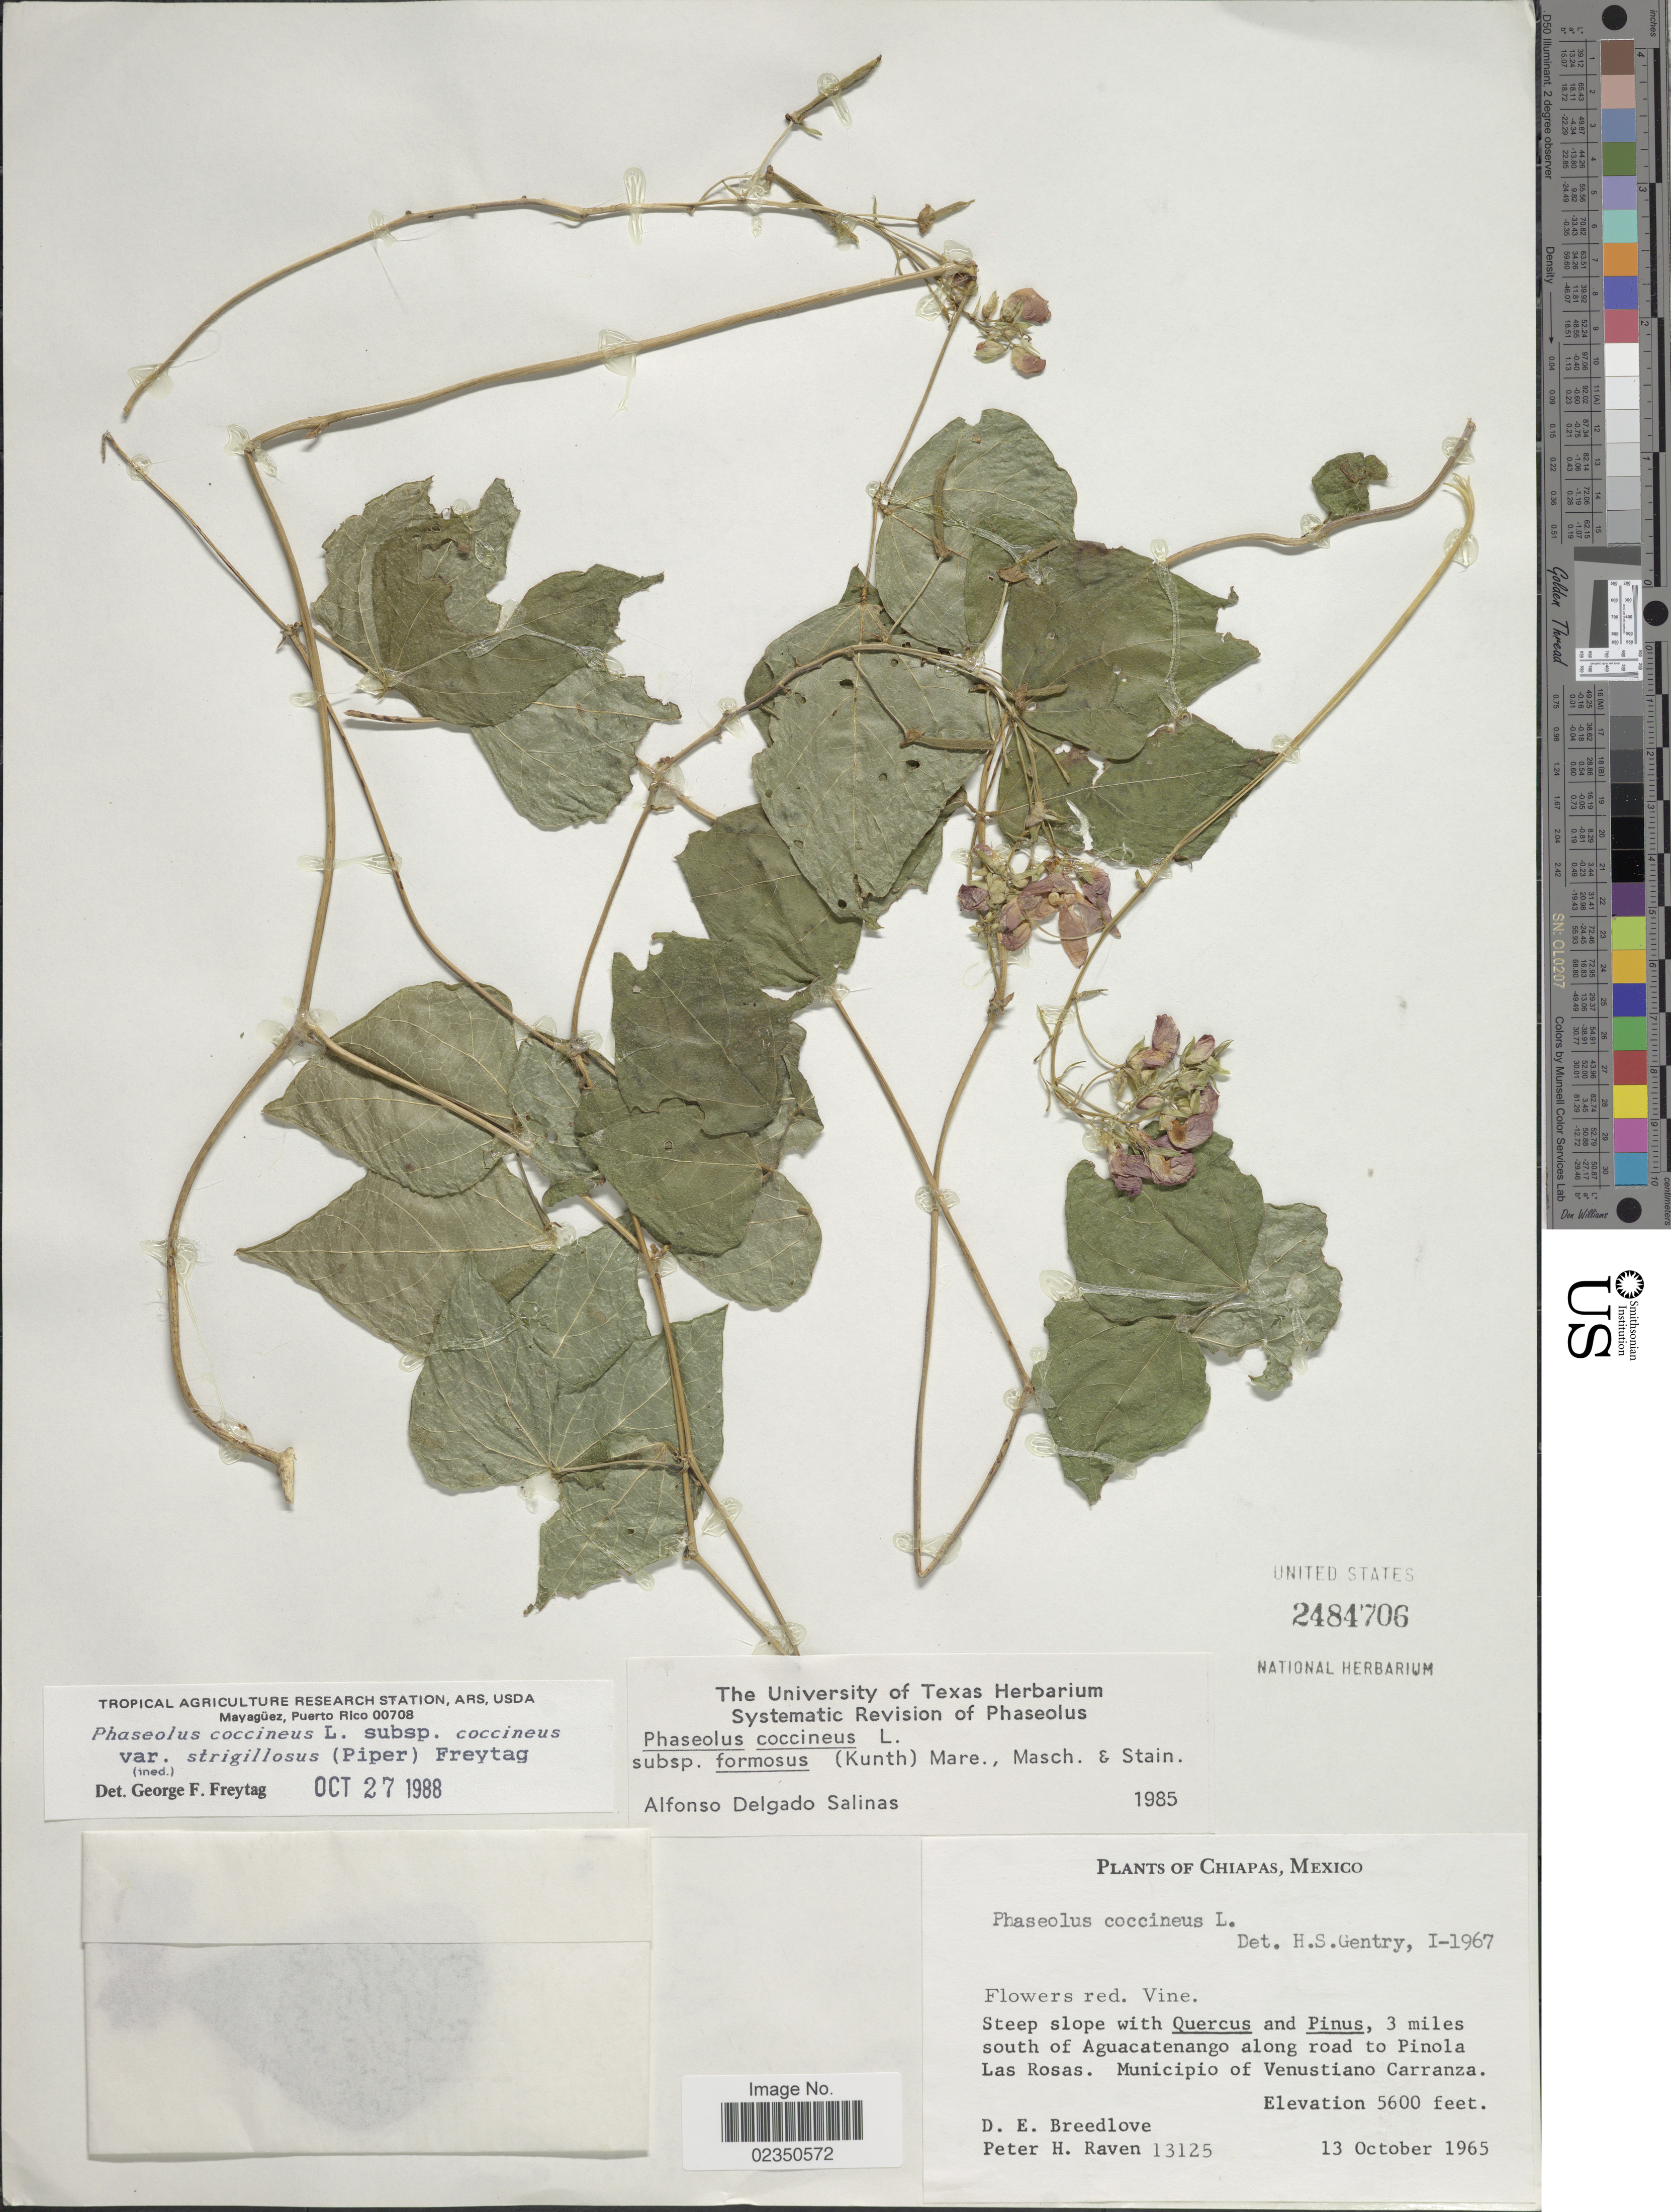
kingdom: Plantae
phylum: Tracheophyta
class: Magnoliopsida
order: Fabales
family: Fabaceae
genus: Phaseolus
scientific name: Phaseolus coccineus var. strigillosus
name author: (Piper) Freytag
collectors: D. E. Breedlove & P. Raven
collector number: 13125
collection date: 1965-10-13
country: Mexico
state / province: Chiapas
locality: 3 miles south of Aguacatenango along road to Pinola Las Rosas, Municipio of Venustiano Carranza.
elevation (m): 1707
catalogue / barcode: US 2484706